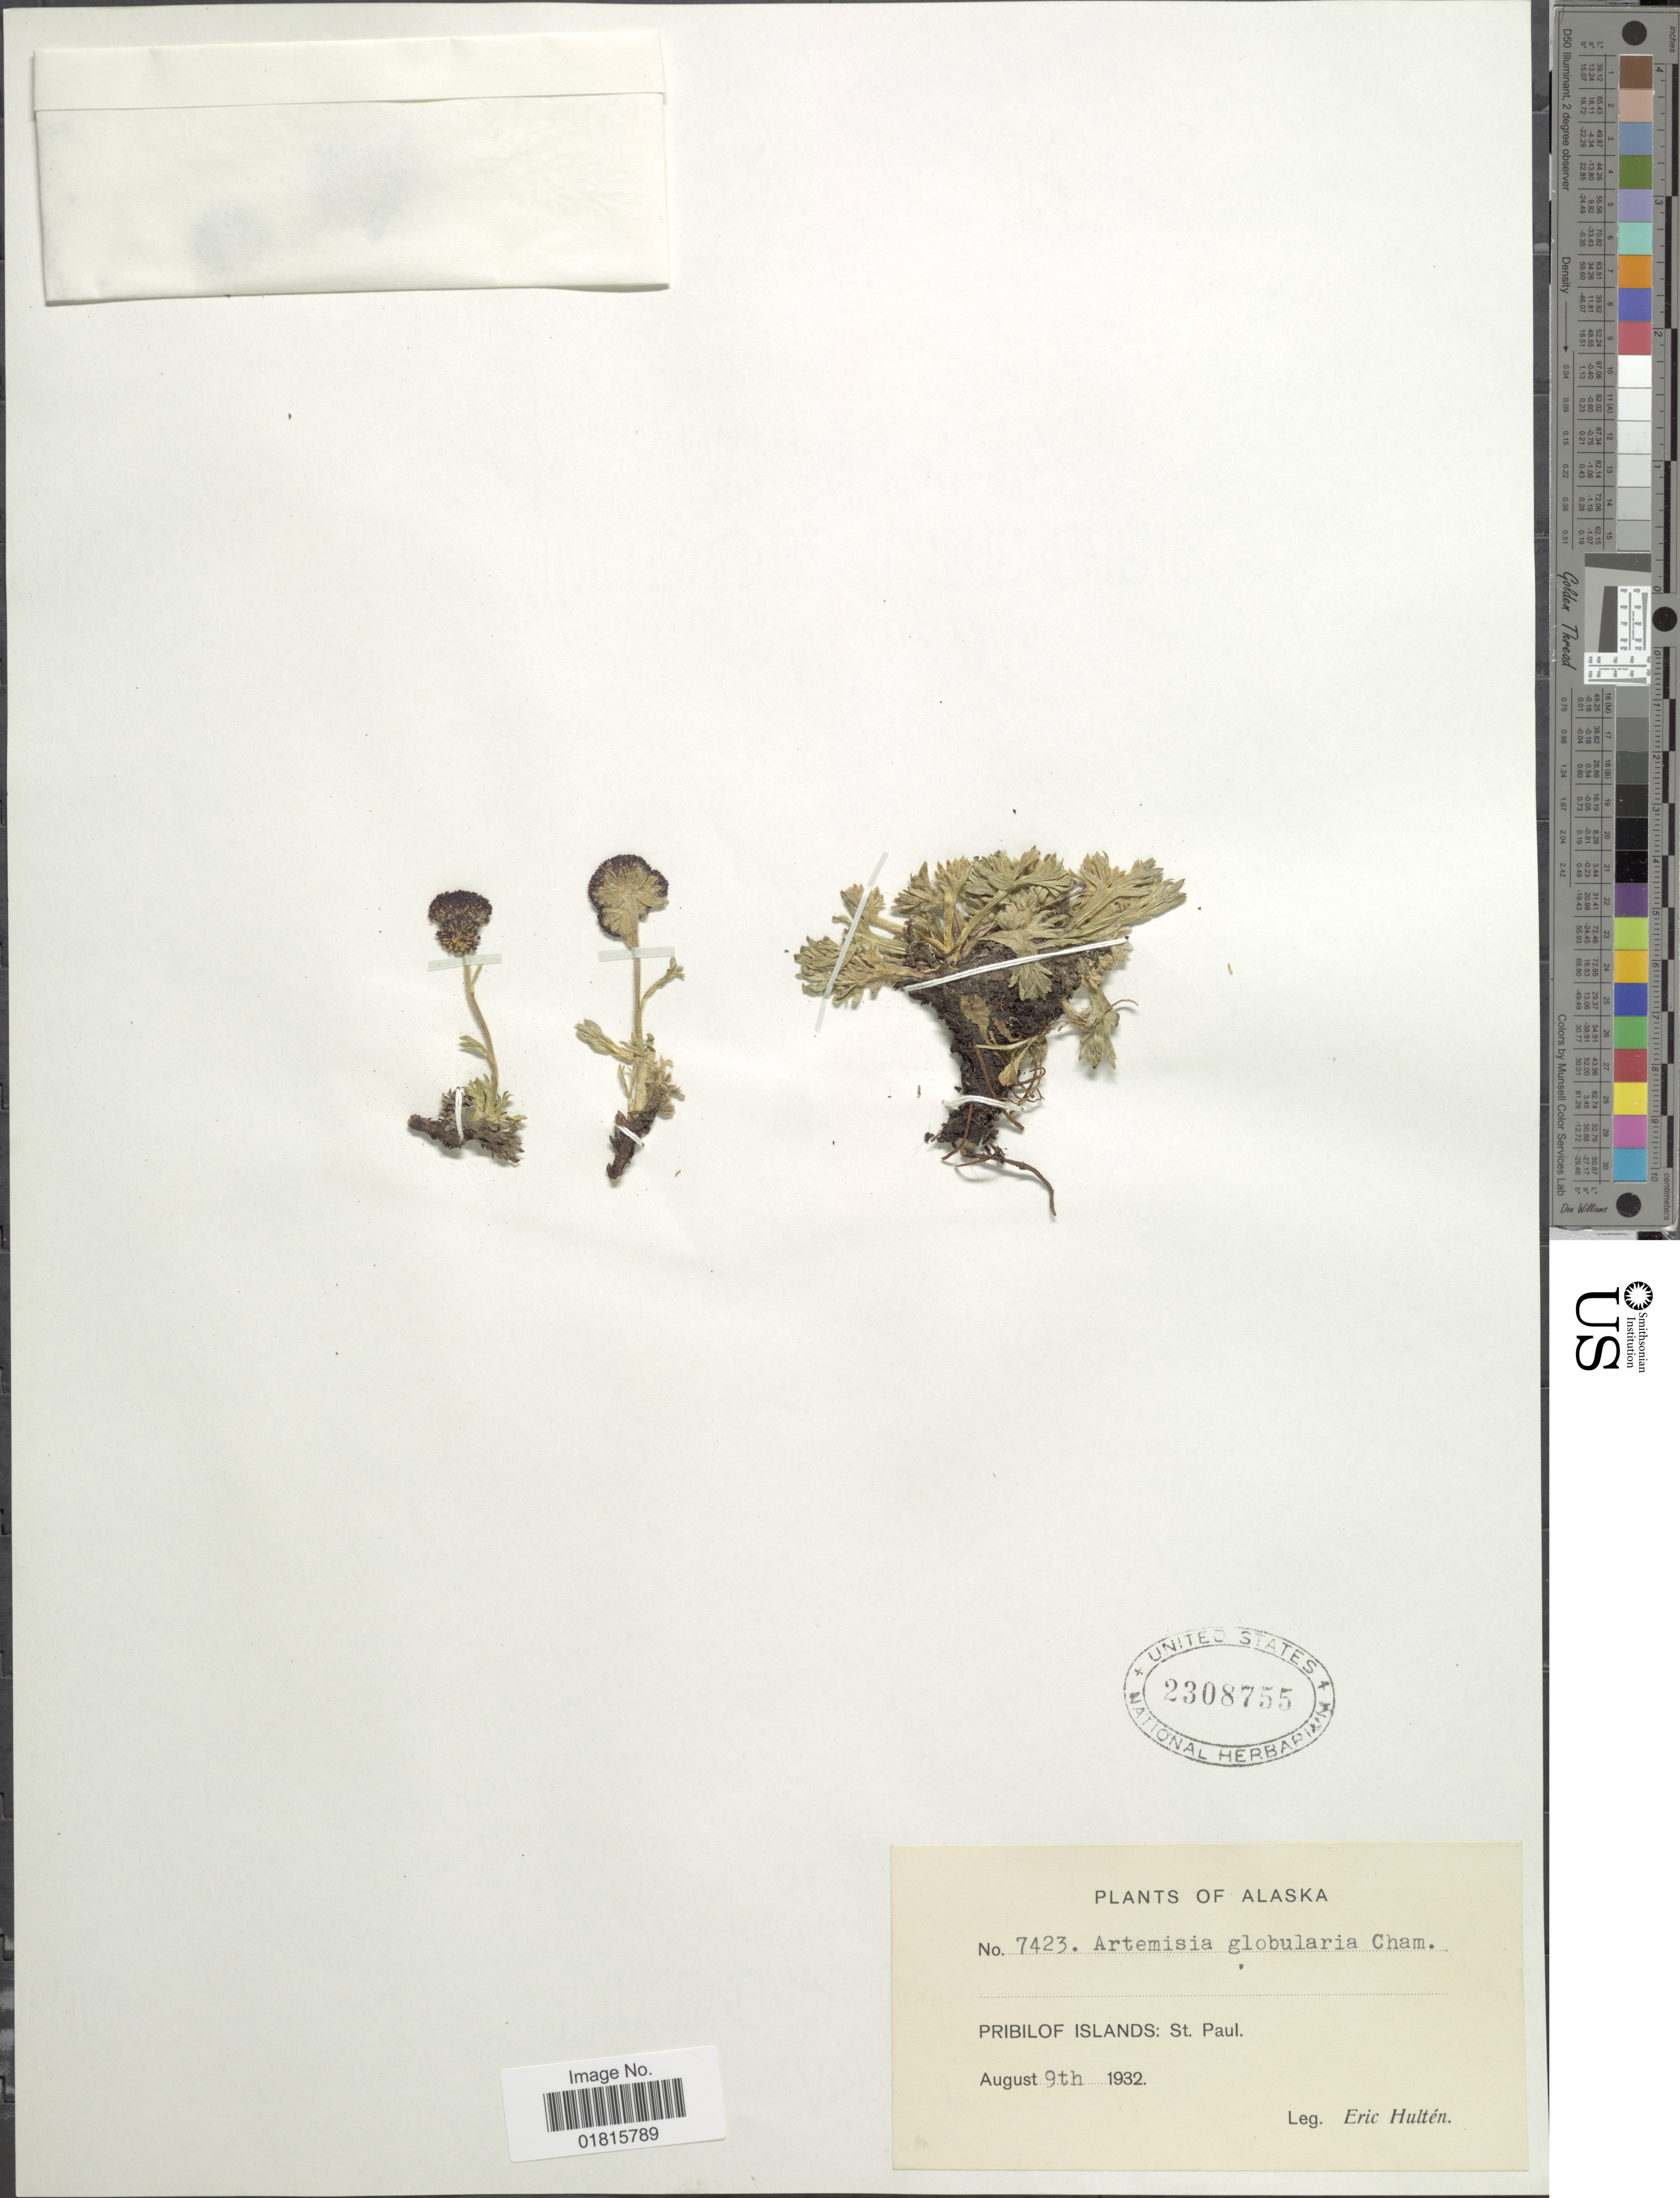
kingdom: Plantae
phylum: Tracheophyta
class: Magnoliopsida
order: Asterales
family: Asteraceae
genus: Artemisia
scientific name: Artemisia globularia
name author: Cham. ex Besser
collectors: E. G. Hultén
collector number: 7423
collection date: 1932-08-09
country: United States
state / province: Alaska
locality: Pribilof Islands: St. Paul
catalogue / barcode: US 2308755